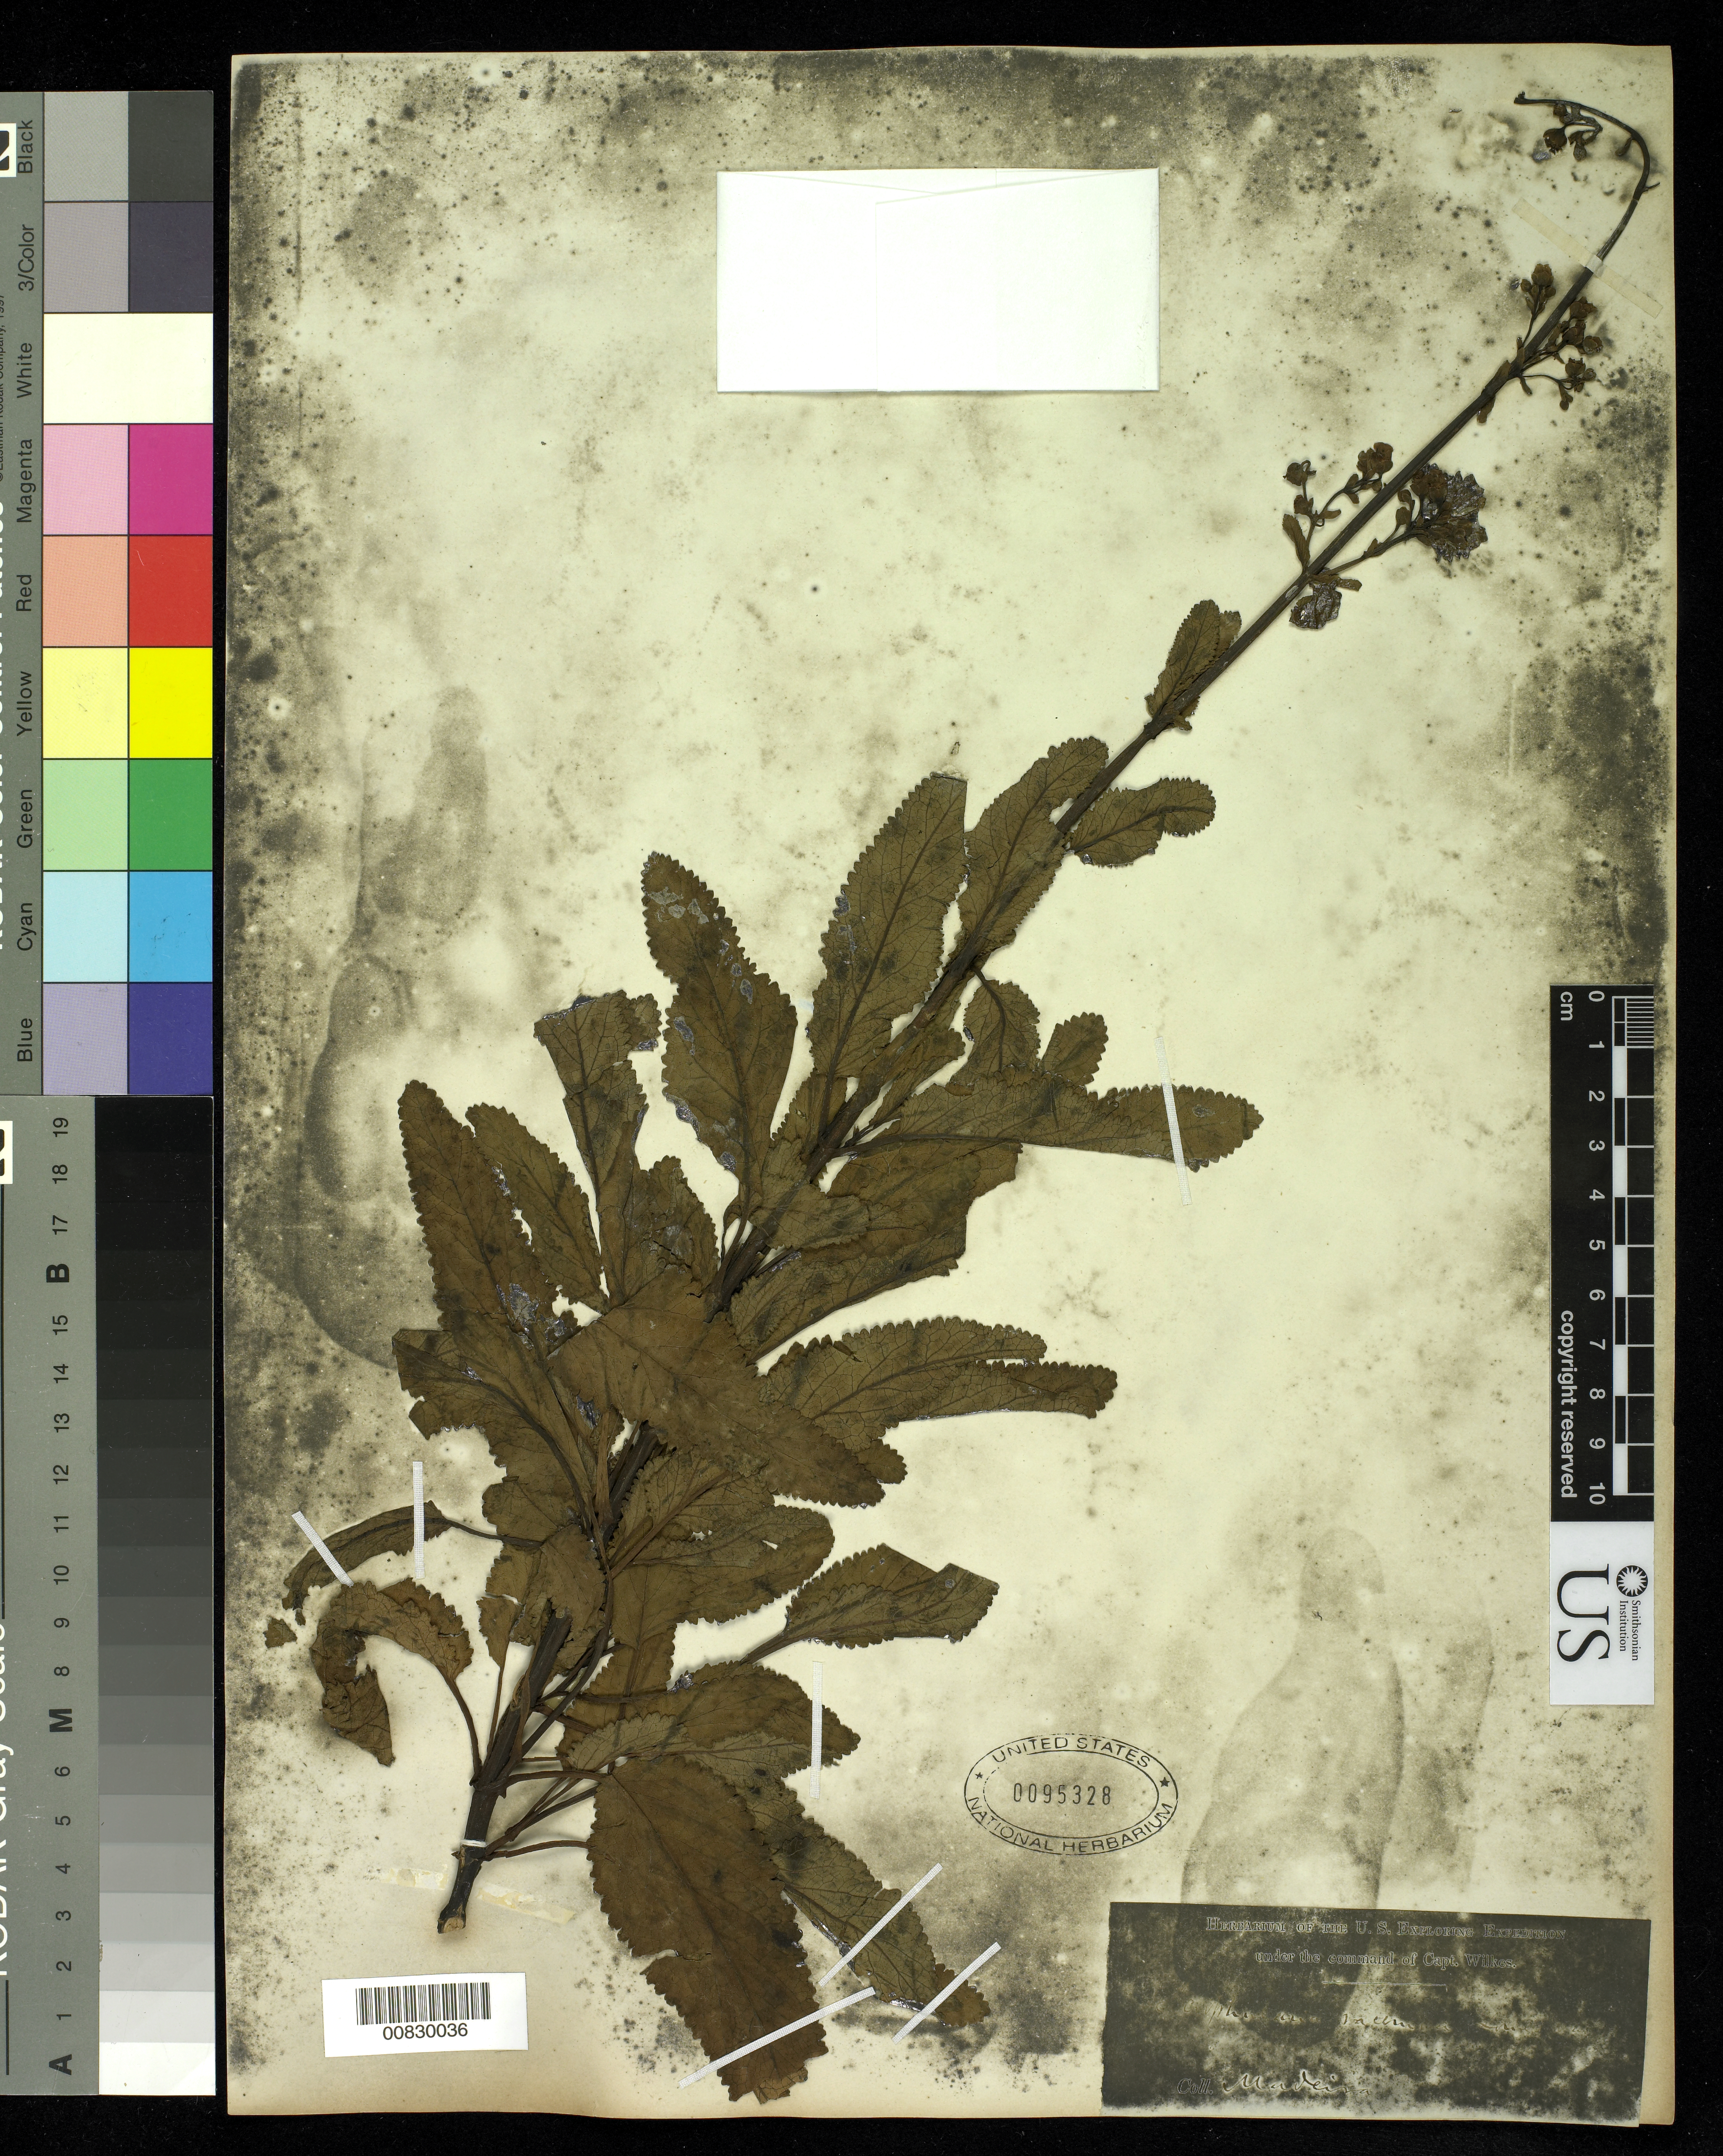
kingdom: Plantae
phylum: Tracheophyta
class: Magnoliopsida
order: Lamiales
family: Scrophulariaceae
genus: Scrophularia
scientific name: Scrophularia racemosa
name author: Lowe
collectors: Wilkes Explor. Exped.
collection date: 1838/1842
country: Portugal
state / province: Madeira (Aut. Reg.)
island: Madeira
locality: Funchal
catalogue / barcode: US 95328